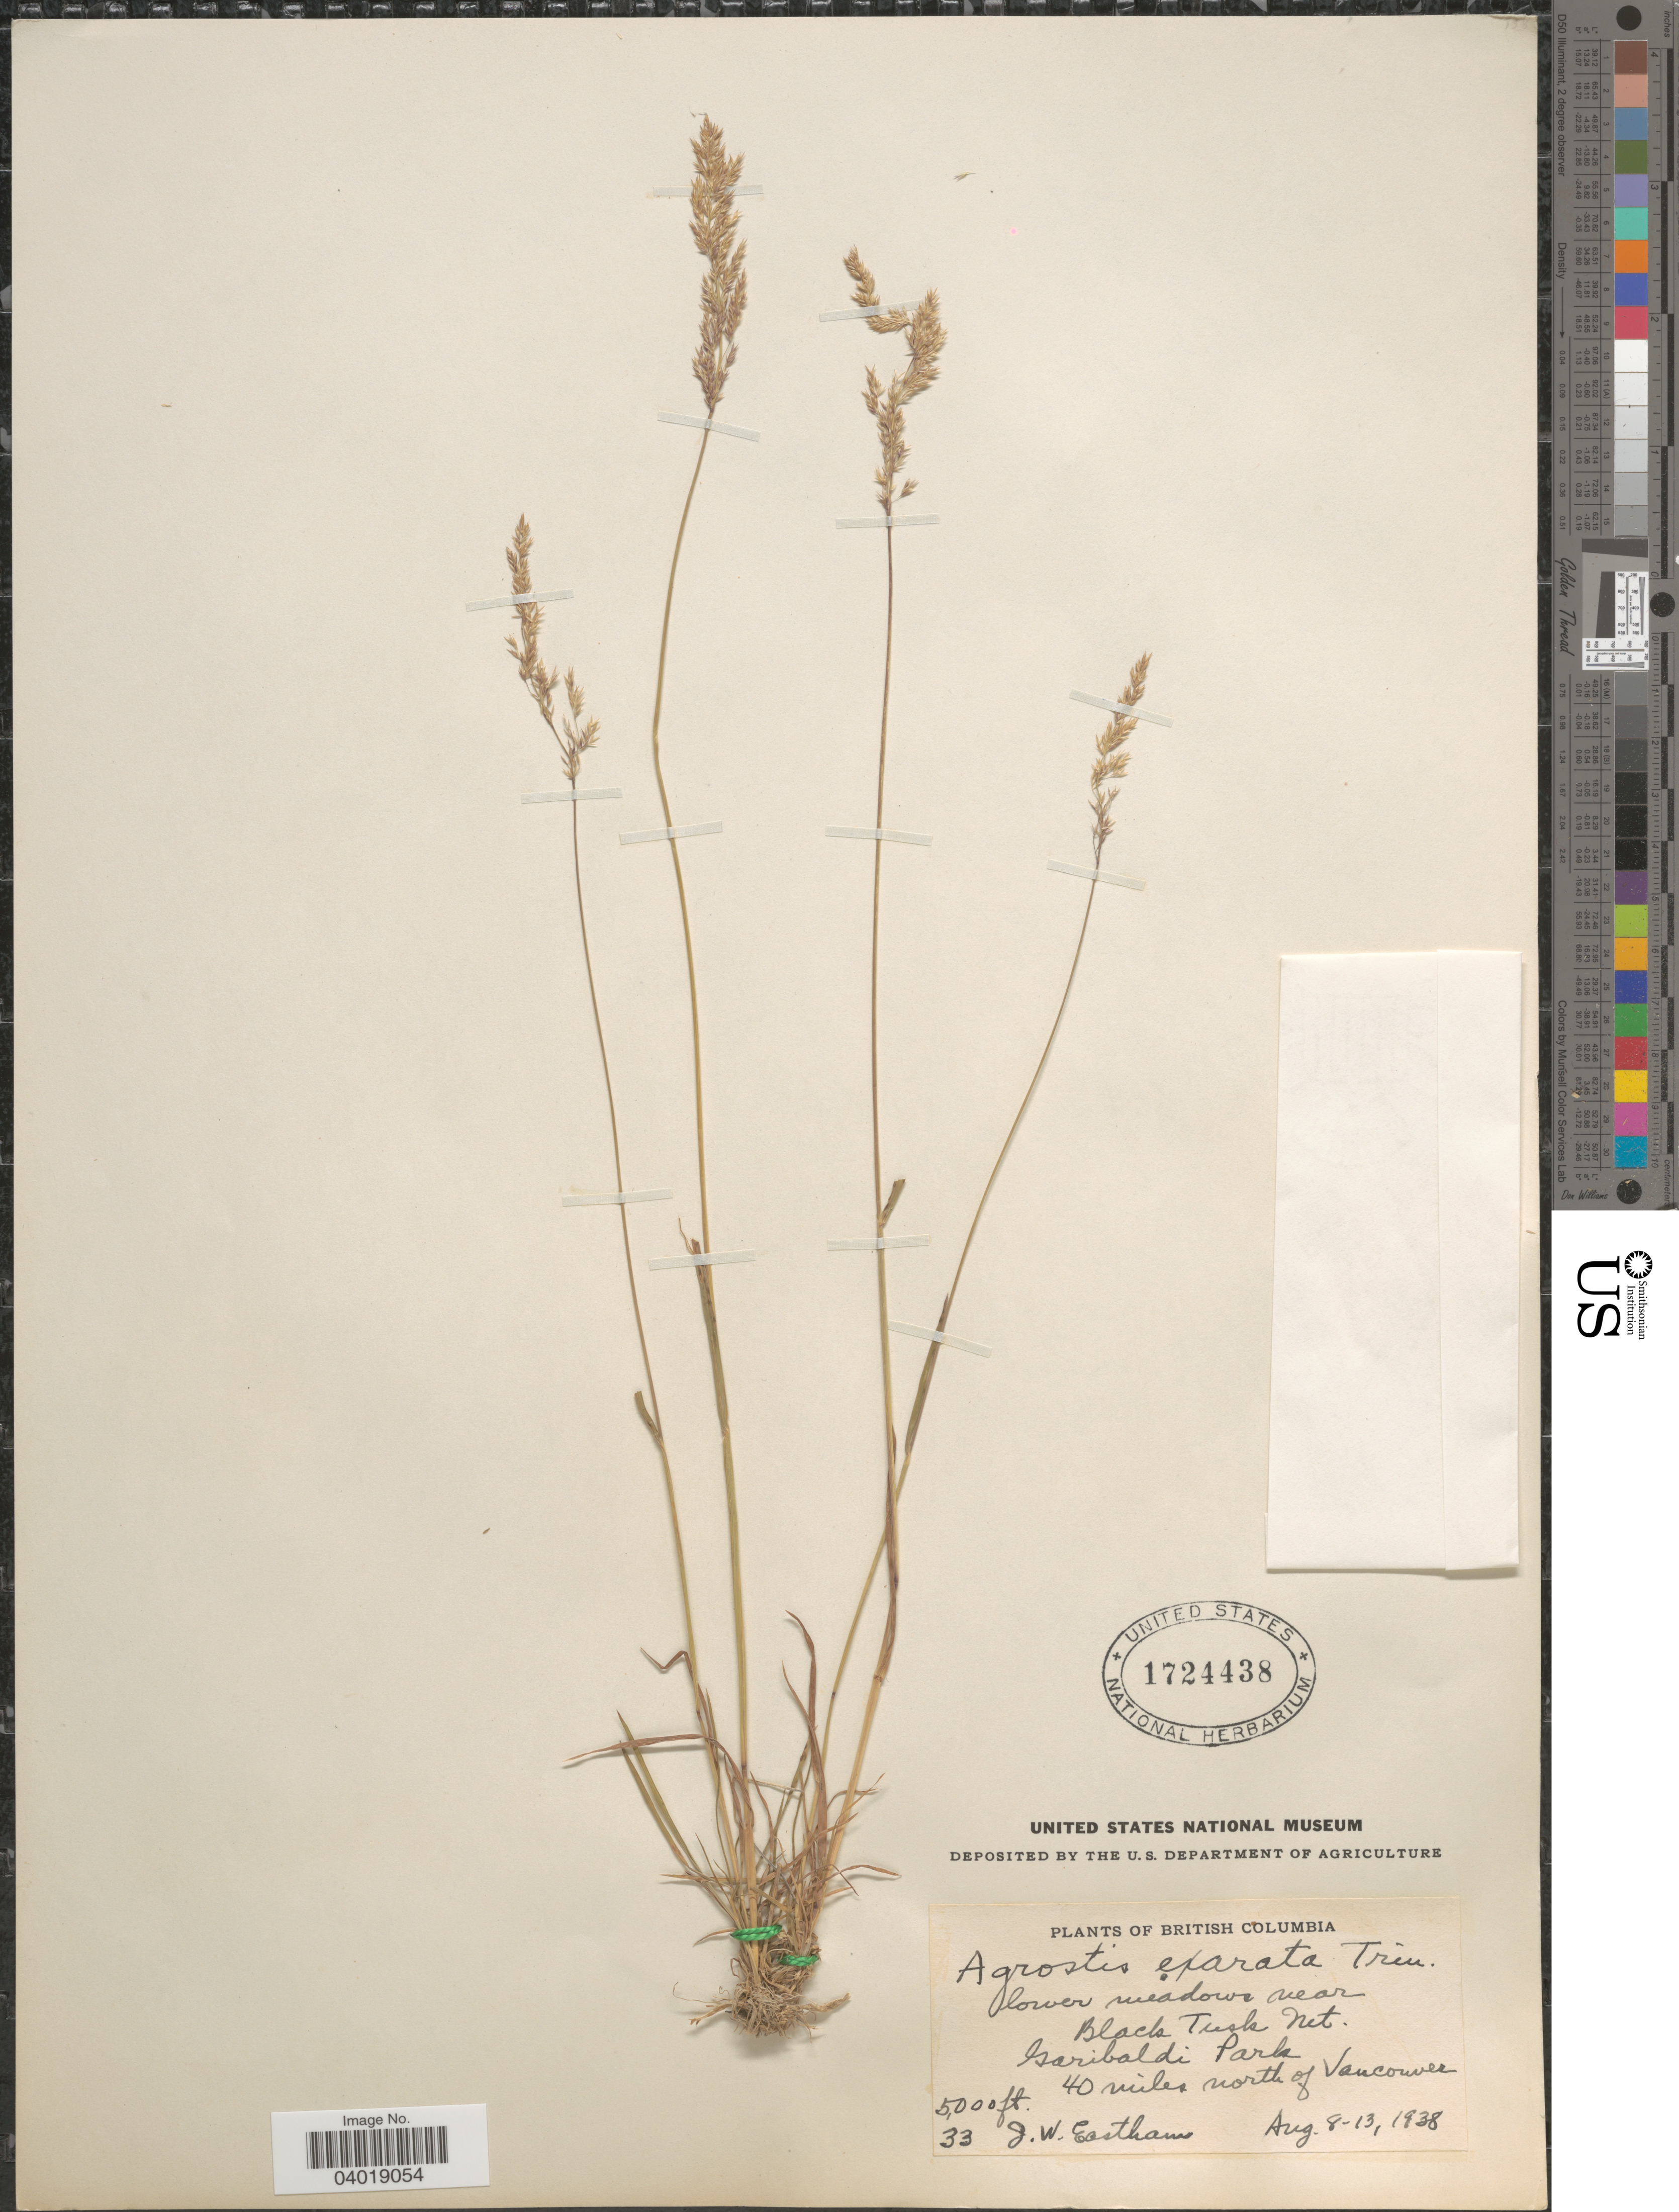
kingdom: Plantae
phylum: Tracheophyta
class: Liliopsida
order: Poales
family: Poaceae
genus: Agrostis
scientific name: Agrostis exarata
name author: Trin.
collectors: J. Eastham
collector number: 33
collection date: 1938-08-08/1938-08-13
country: Canada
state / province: British Columbia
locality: Lower meadows near Black Tusk Mt. Garibaldi Park 40 miles north of Vancouver.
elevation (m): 1524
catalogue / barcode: US 1724438